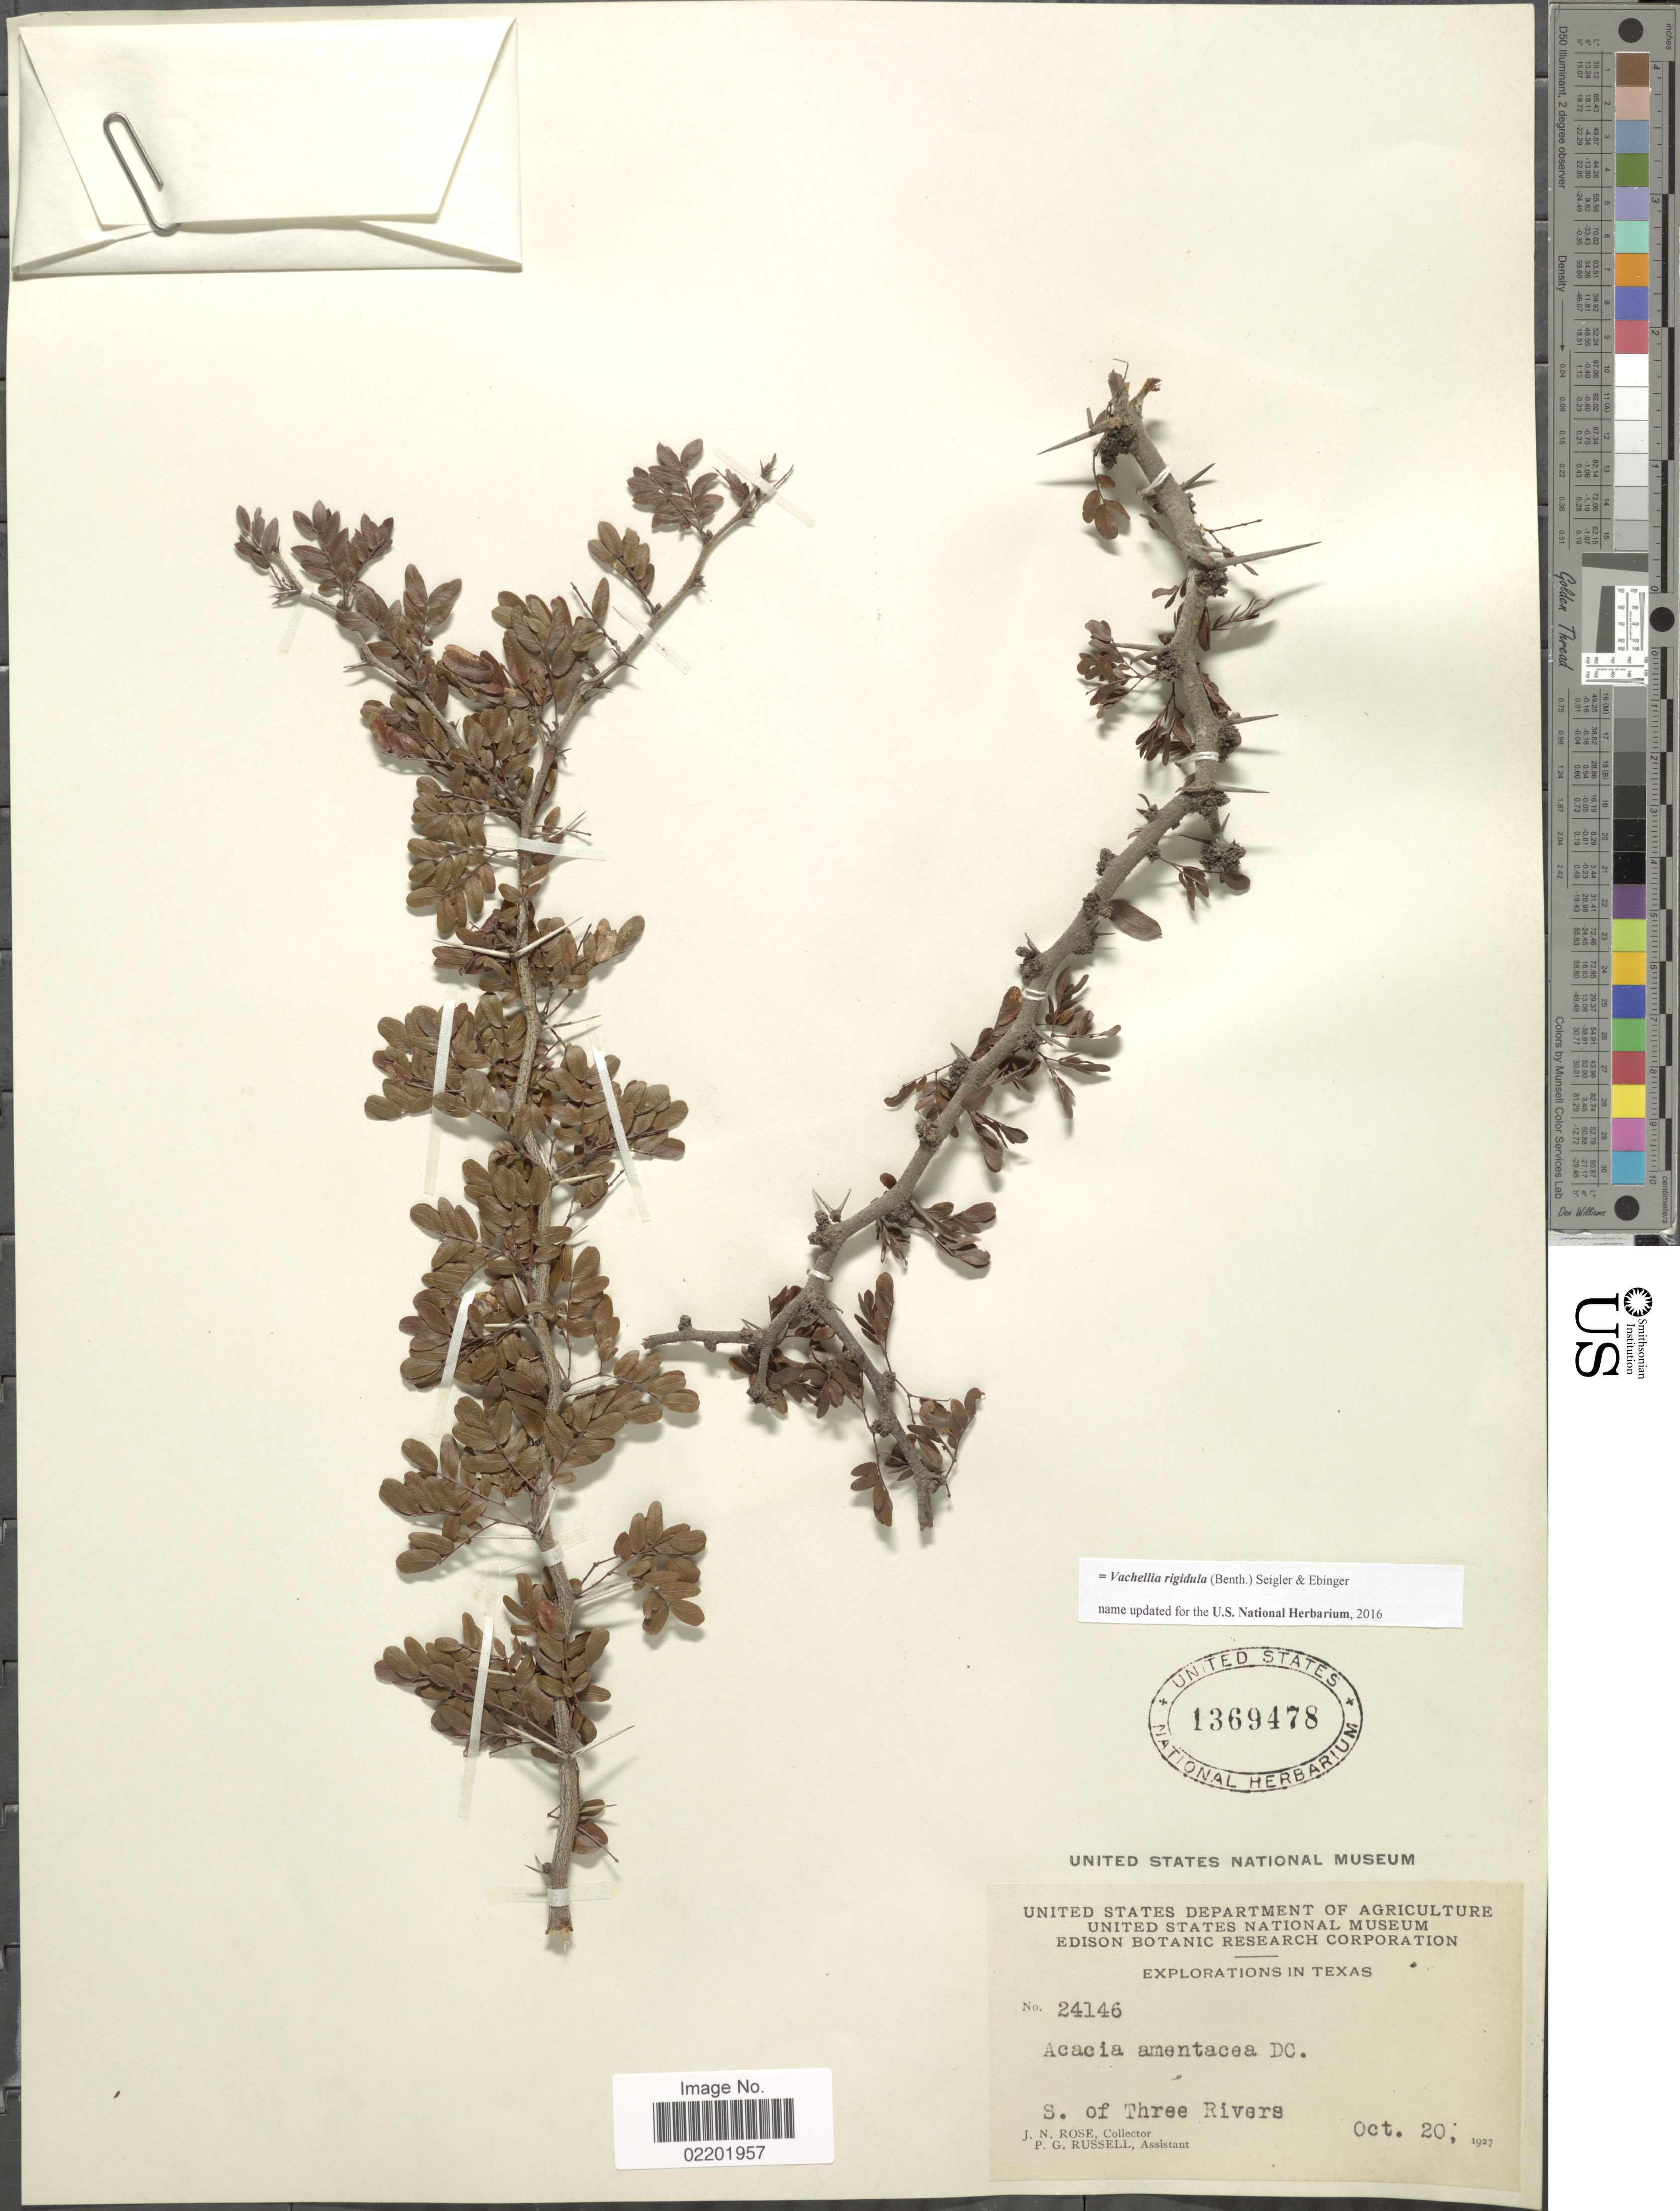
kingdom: Plantae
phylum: Tracheophyta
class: Magnoliopsida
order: Fabales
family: Fabaceae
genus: Vachellia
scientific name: Vachellia rigidula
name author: (Benth.) Seigler & Ebinger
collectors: J. N. Rose & P. G. Russell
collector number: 24146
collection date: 1927-10-20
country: United States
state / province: Texas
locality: S. of Three Rivers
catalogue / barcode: US 1369478